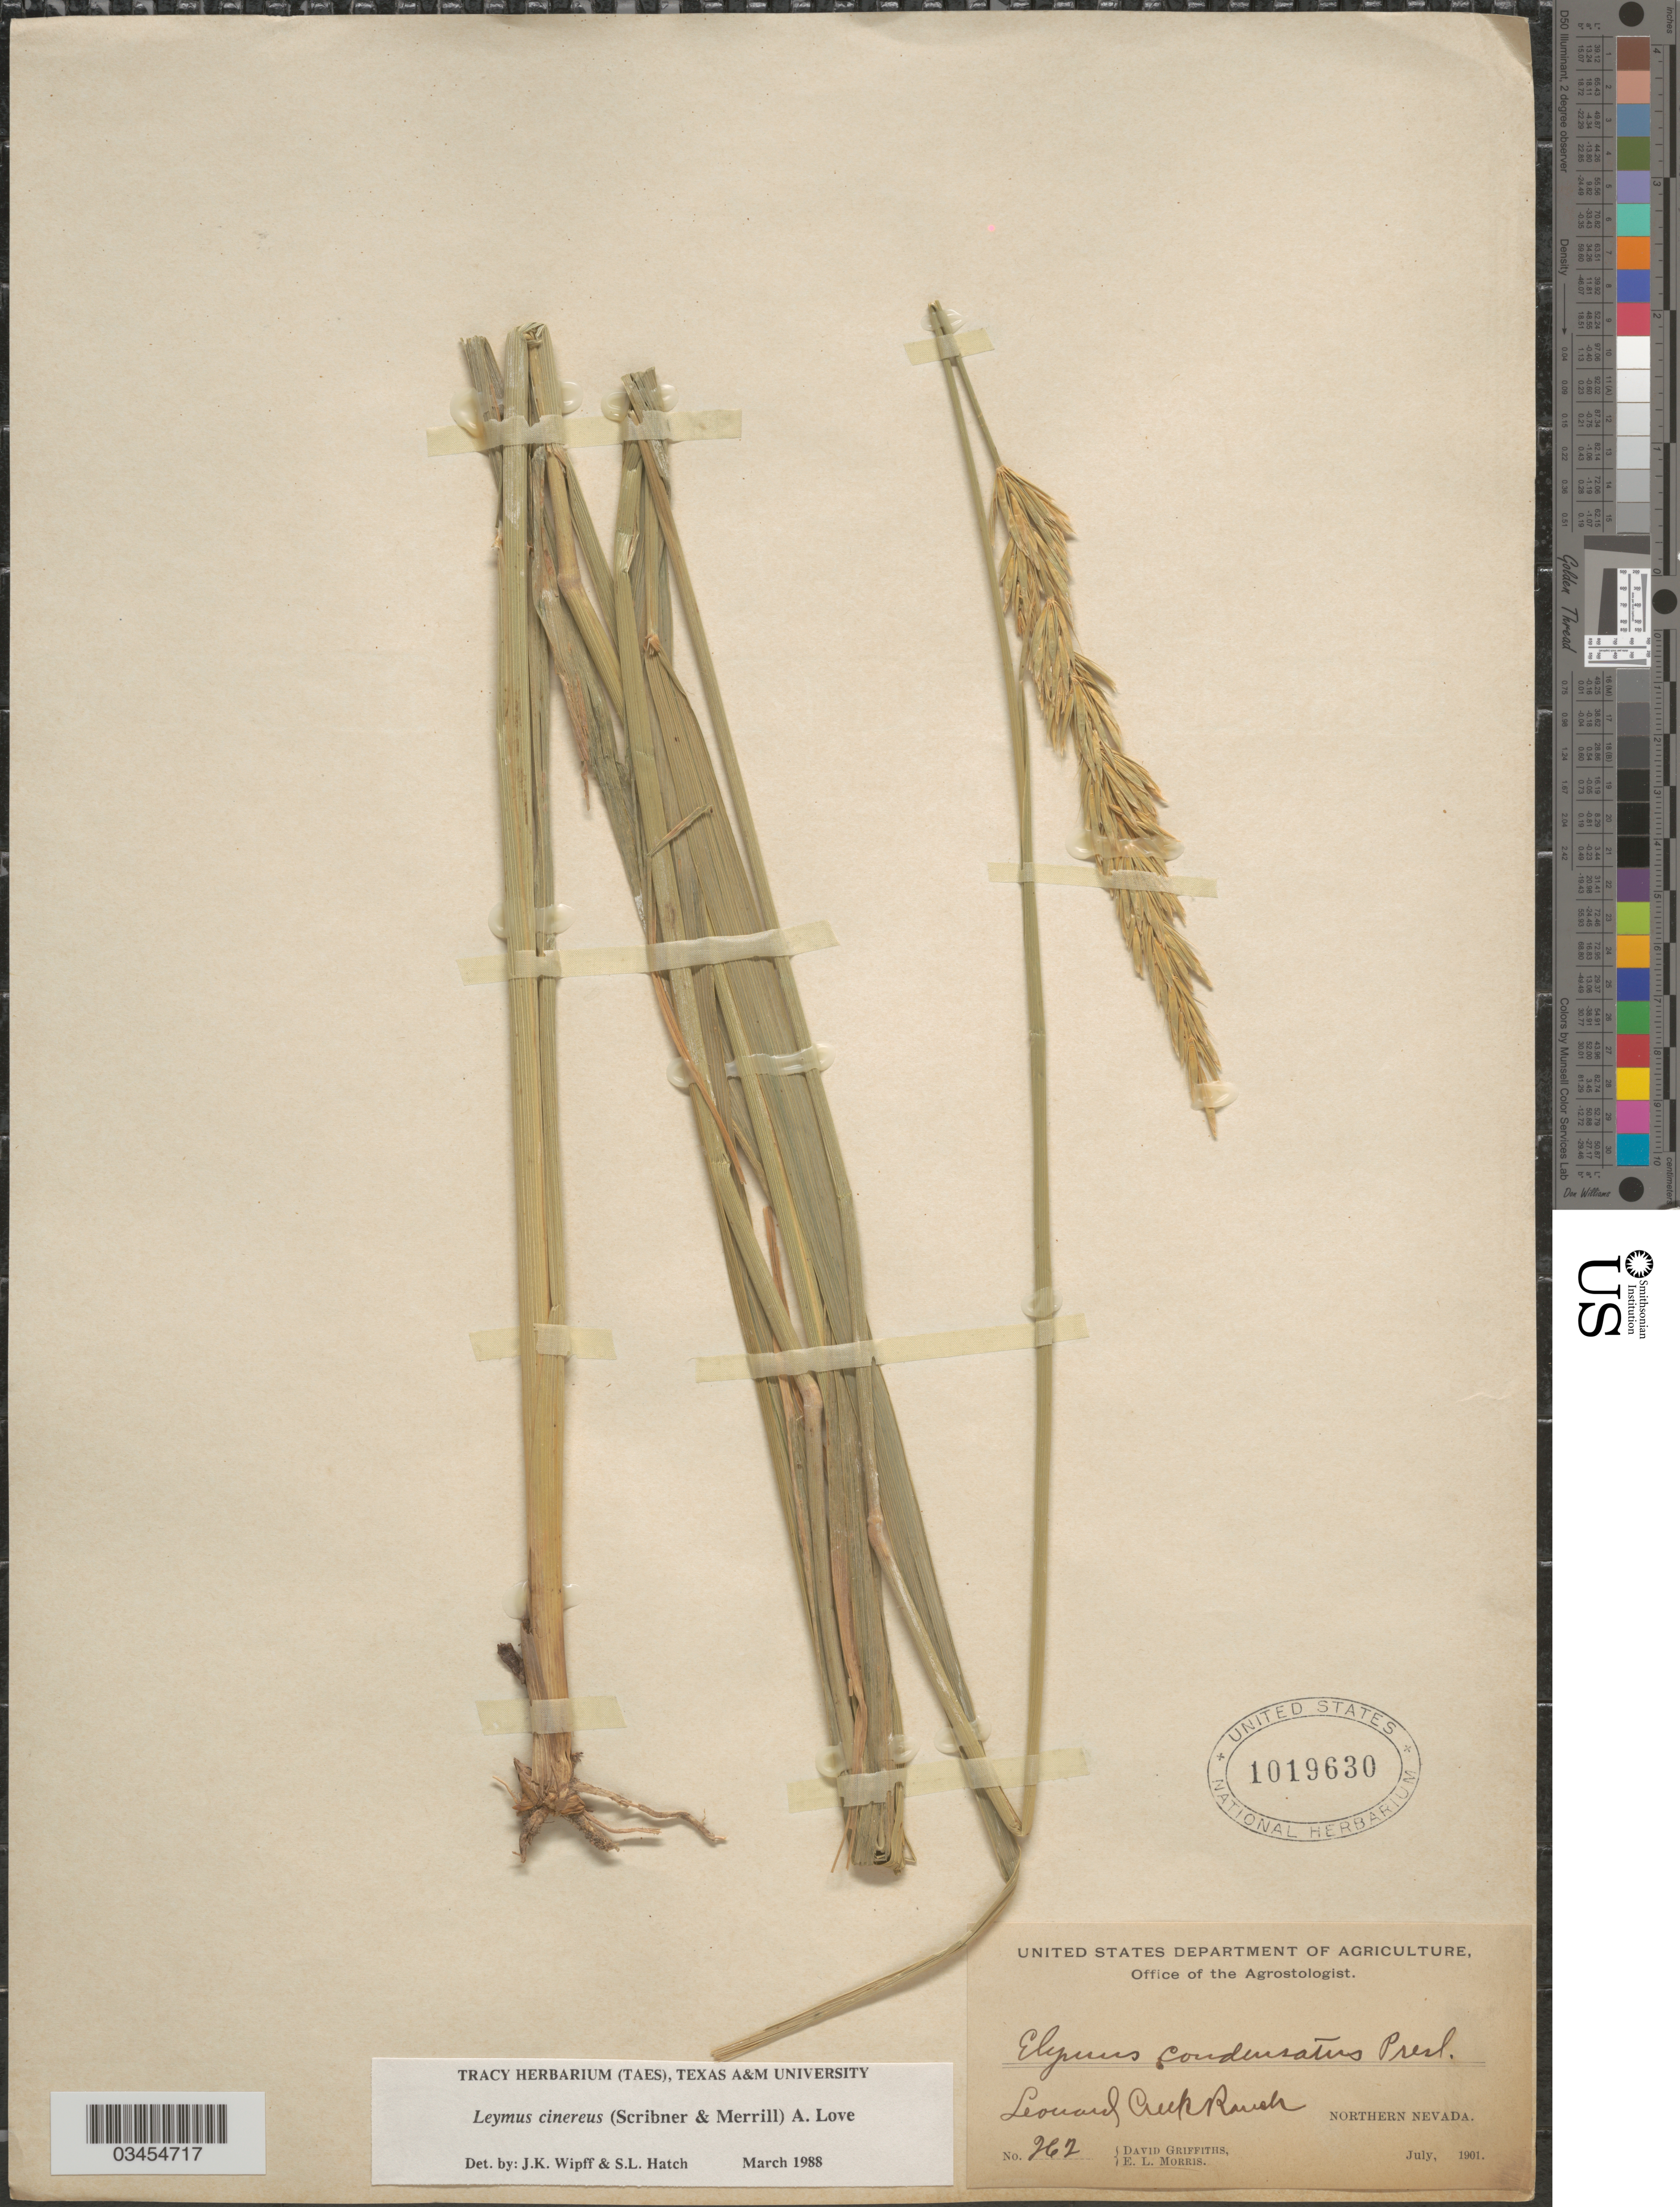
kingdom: Plantae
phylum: Tracheophyta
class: Liliopsida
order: Poales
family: Poaceae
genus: Leymus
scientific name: Leymus cinereus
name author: (Scribn. & Merr.) Á. Löve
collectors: D. Griffiths & E. Morris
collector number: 262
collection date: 1901-07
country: United States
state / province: Nevada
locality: Leonard Creek Ranch. Northern Nevada.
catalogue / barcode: US 1019630